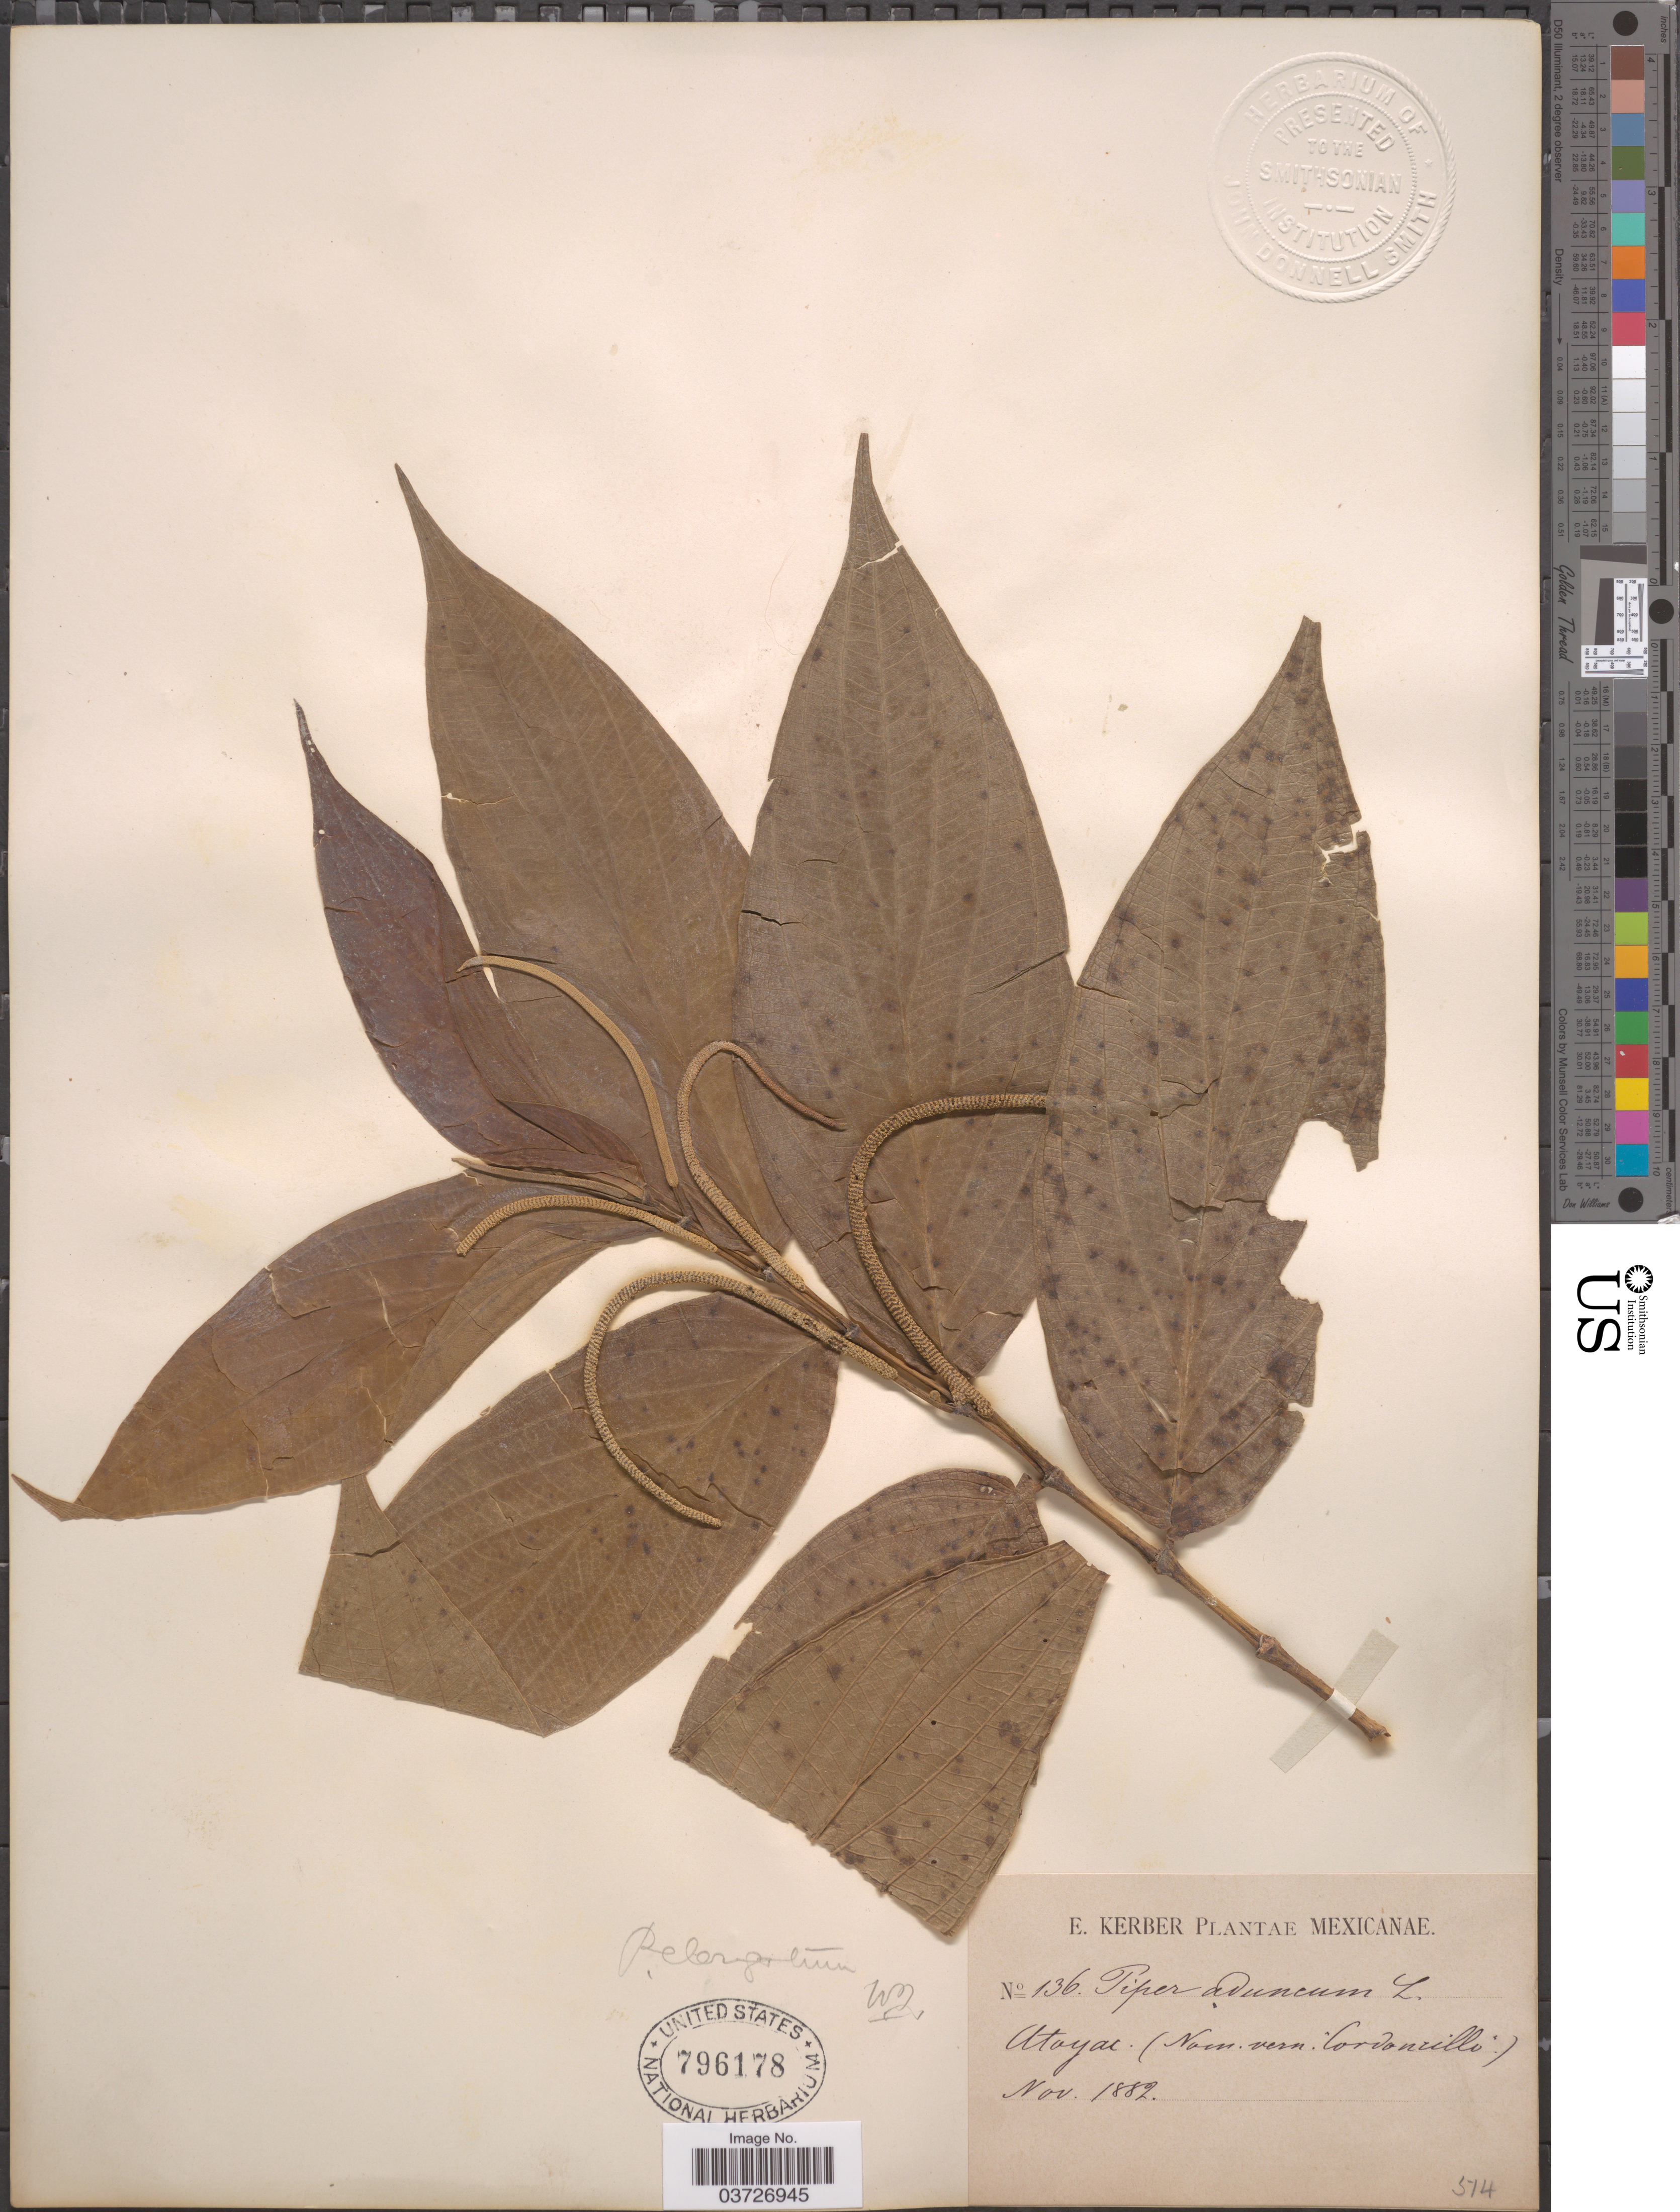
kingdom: Plantae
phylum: Tracheophyta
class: Magnoliopsida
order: Piperales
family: Piperaceae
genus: Piper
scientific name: Piper elongatum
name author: Vahl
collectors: E. Kerber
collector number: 136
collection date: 1882-11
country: Mexico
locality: Atoyac.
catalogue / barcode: US 796178